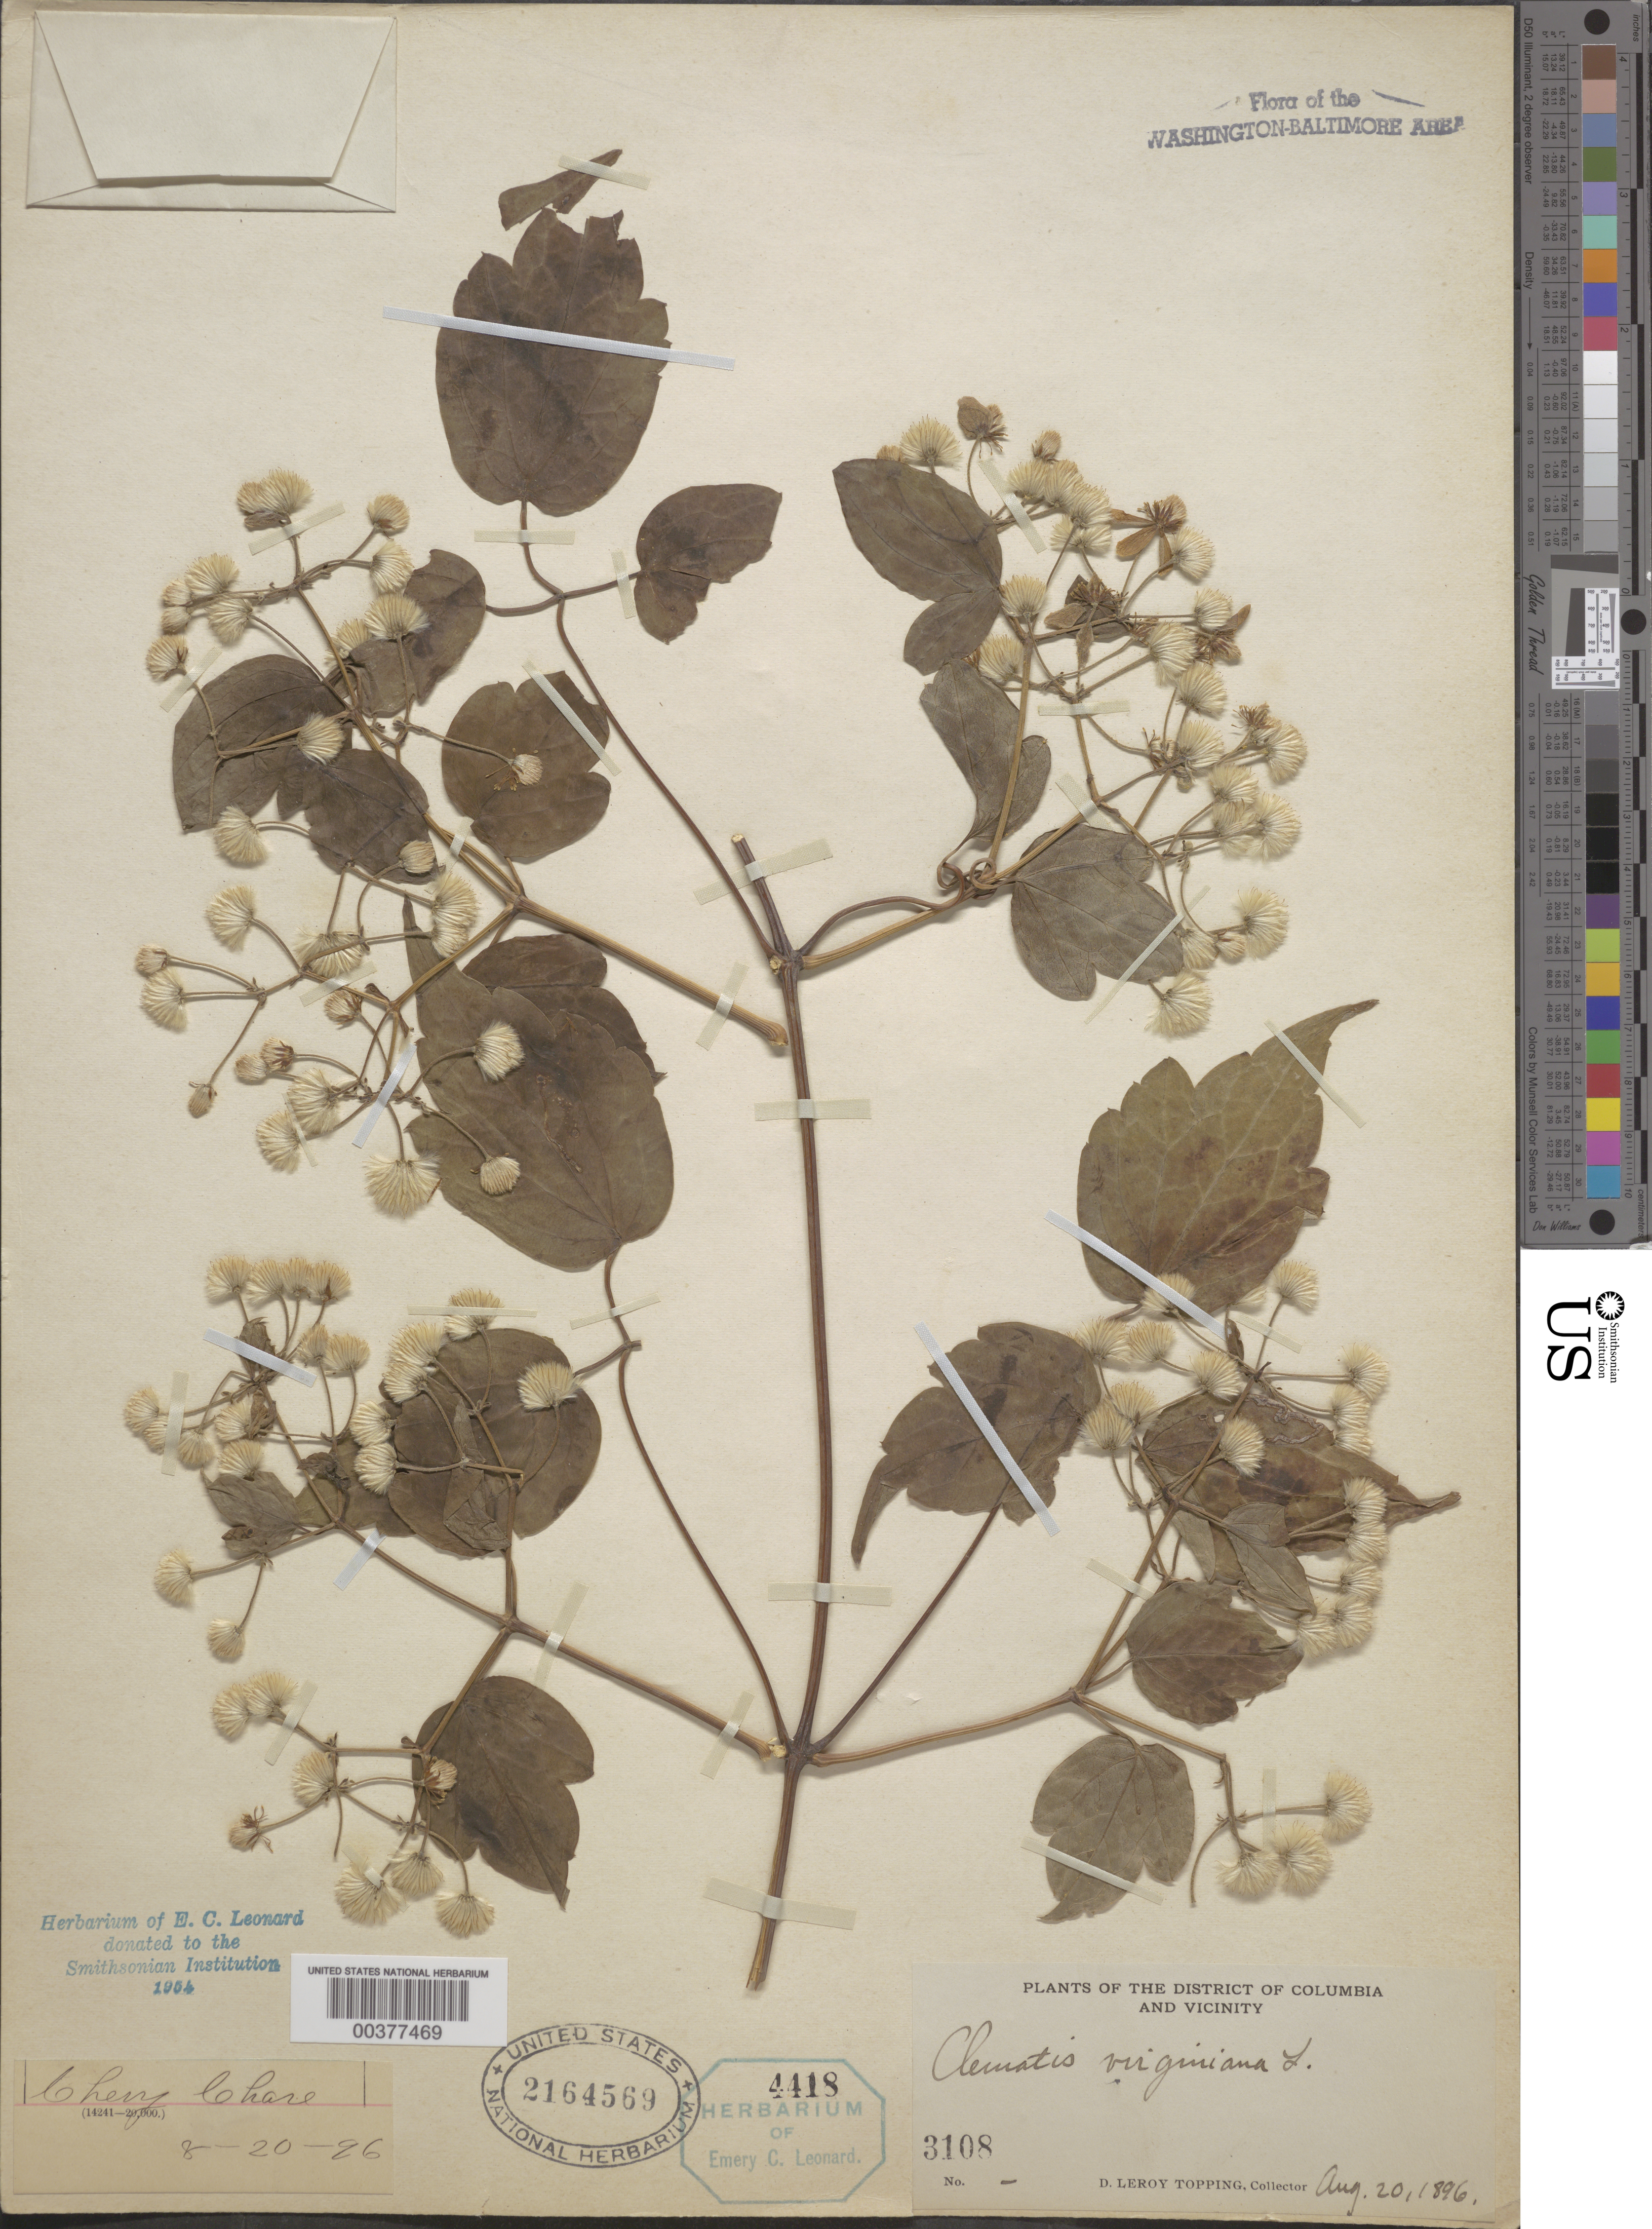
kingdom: Plantae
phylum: Tracheophyta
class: Magnoliopsida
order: Ranunculales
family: Ranunculaceae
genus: Clematis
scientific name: Clematis virginiana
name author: L.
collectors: D. L. Topping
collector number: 3108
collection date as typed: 20 Aug 1896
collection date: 1896-08-20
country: United States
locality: Chevy Chase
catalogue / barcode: US 2164569